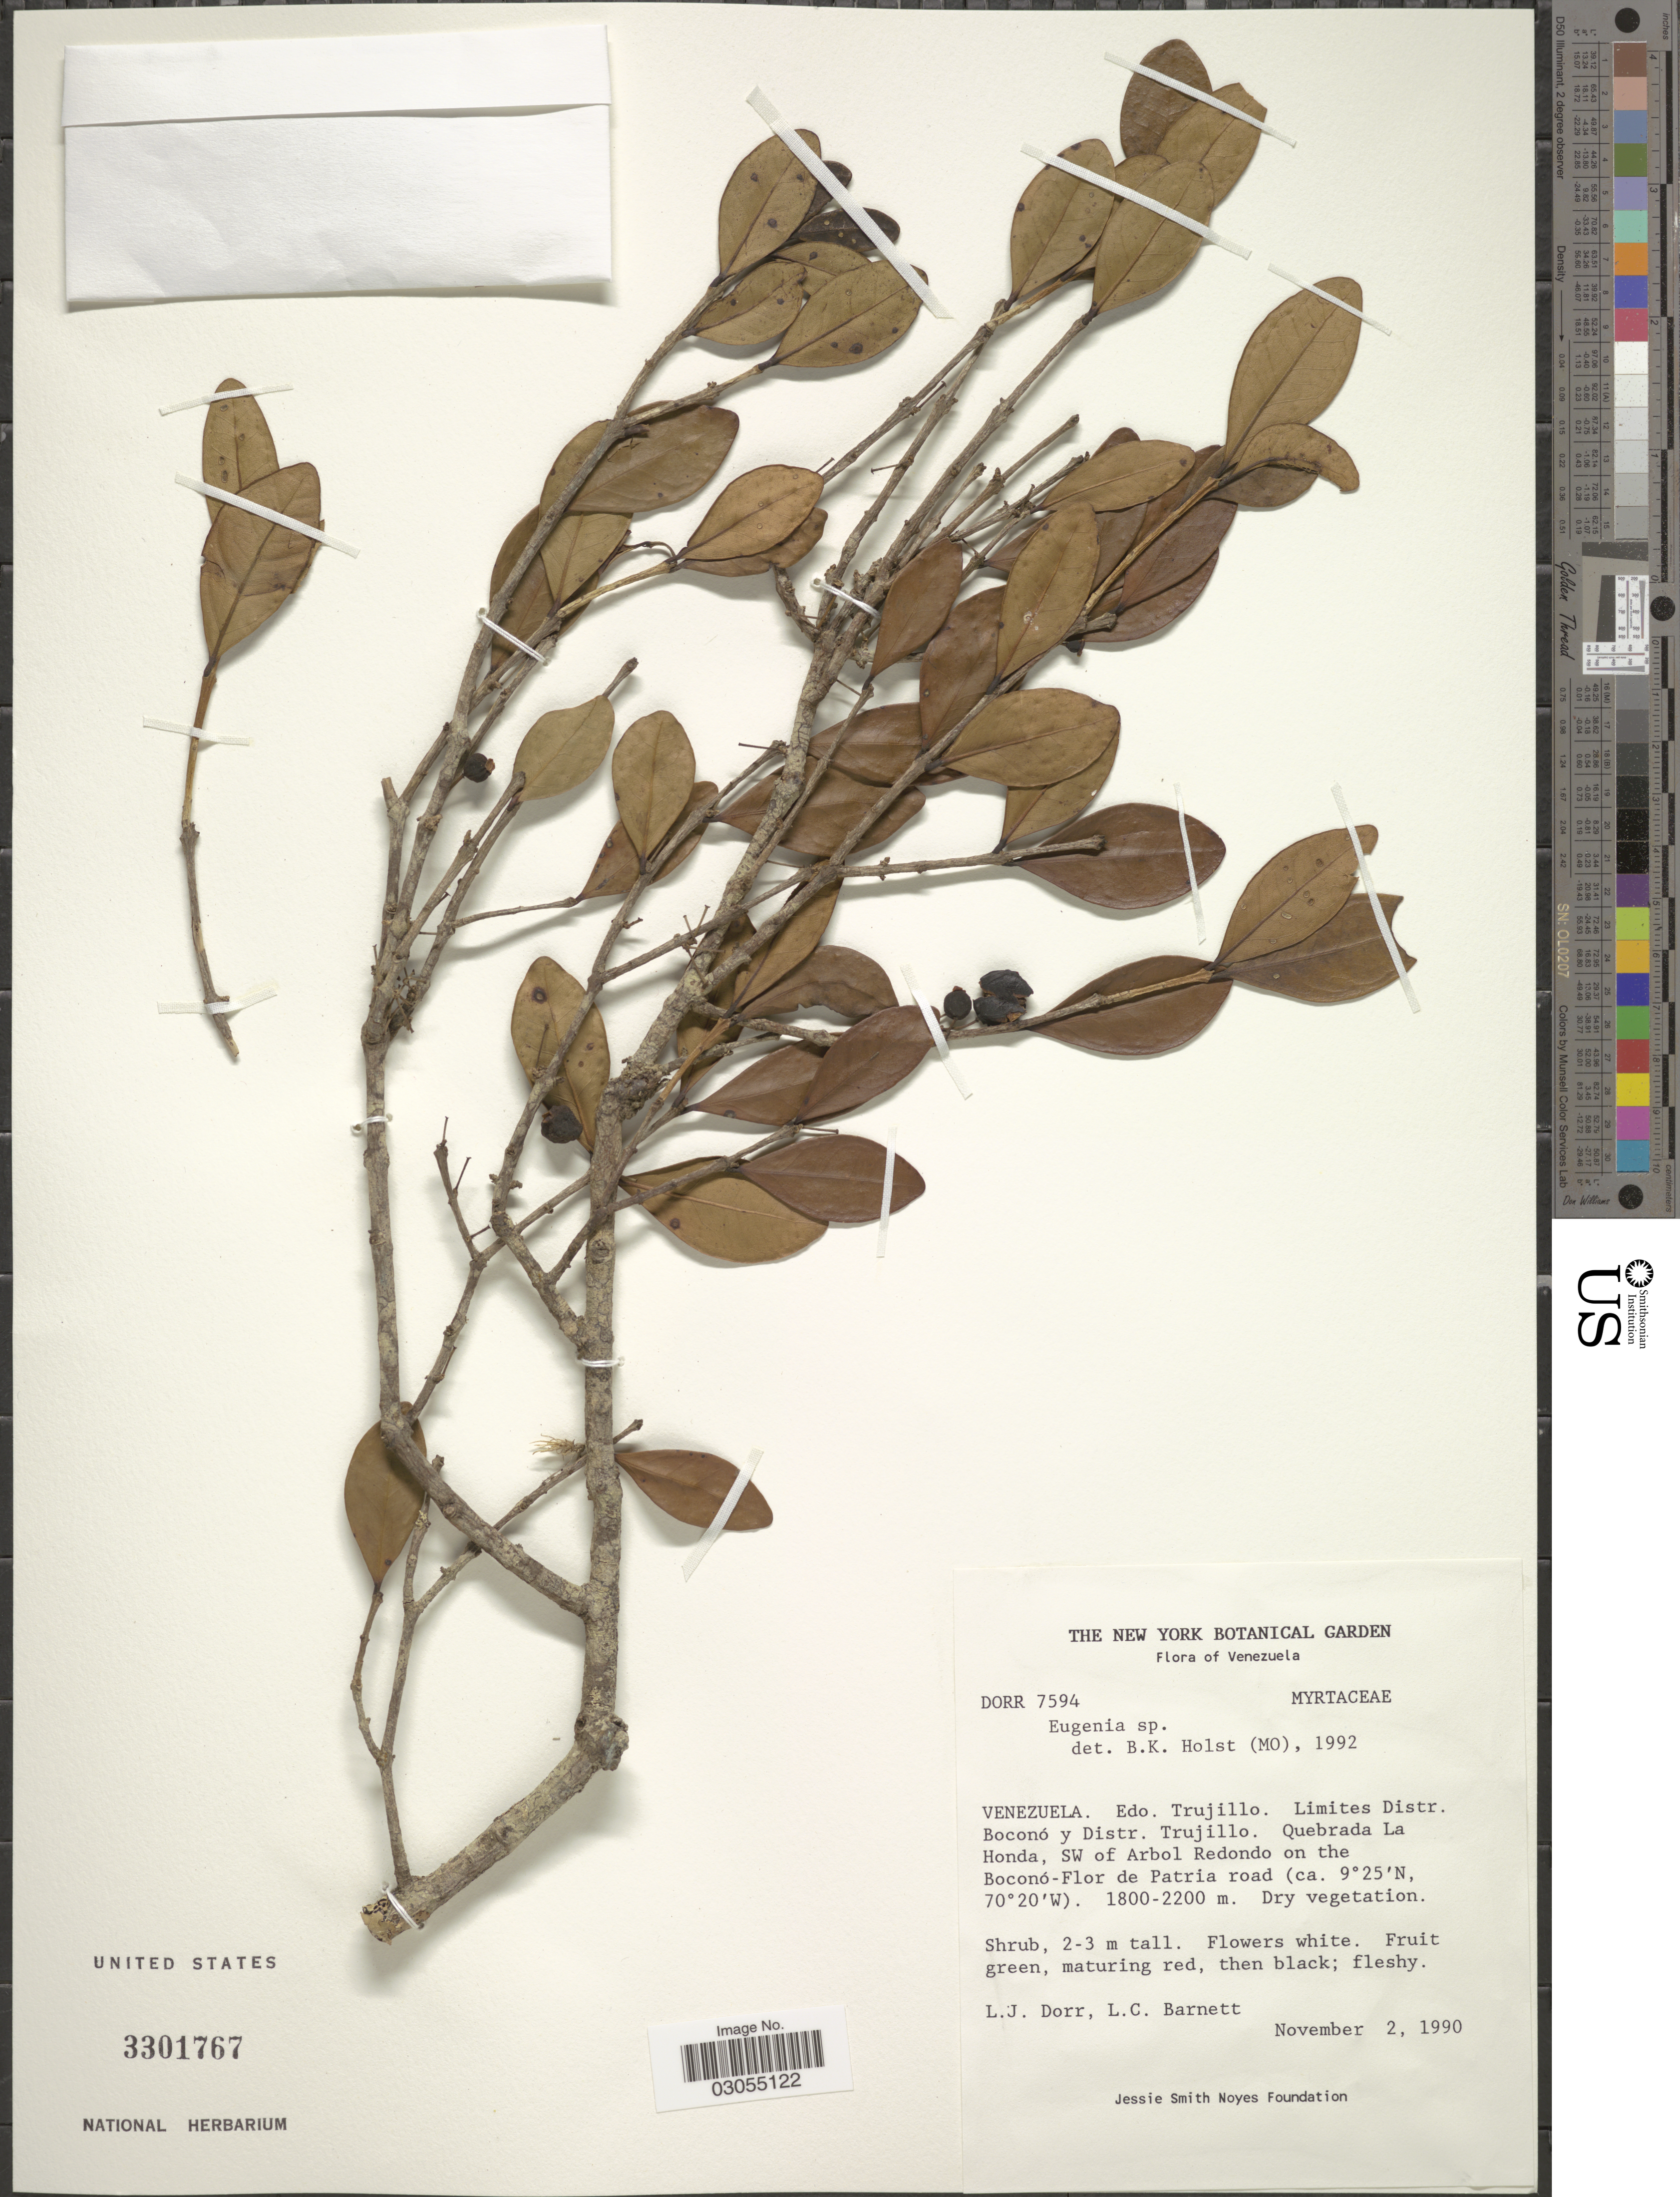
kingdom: Plantae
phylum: Tracheophyta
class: Magnoliopsida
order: Myrtales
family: Myrtaceae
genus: Eugenia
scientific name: Eugenia sp.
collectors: L. J. Dorr & L. C. Barnett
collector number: DORR7594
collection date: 1990-11-02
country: Venezuela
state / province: Trujillo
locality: Limites Distr. Boconó y Distr. Trujillo. Quebrada La Honda, SW of Arbol Redondo on the Boconó-Flor de Patria road.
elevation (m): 1800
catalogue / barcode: US 3301767